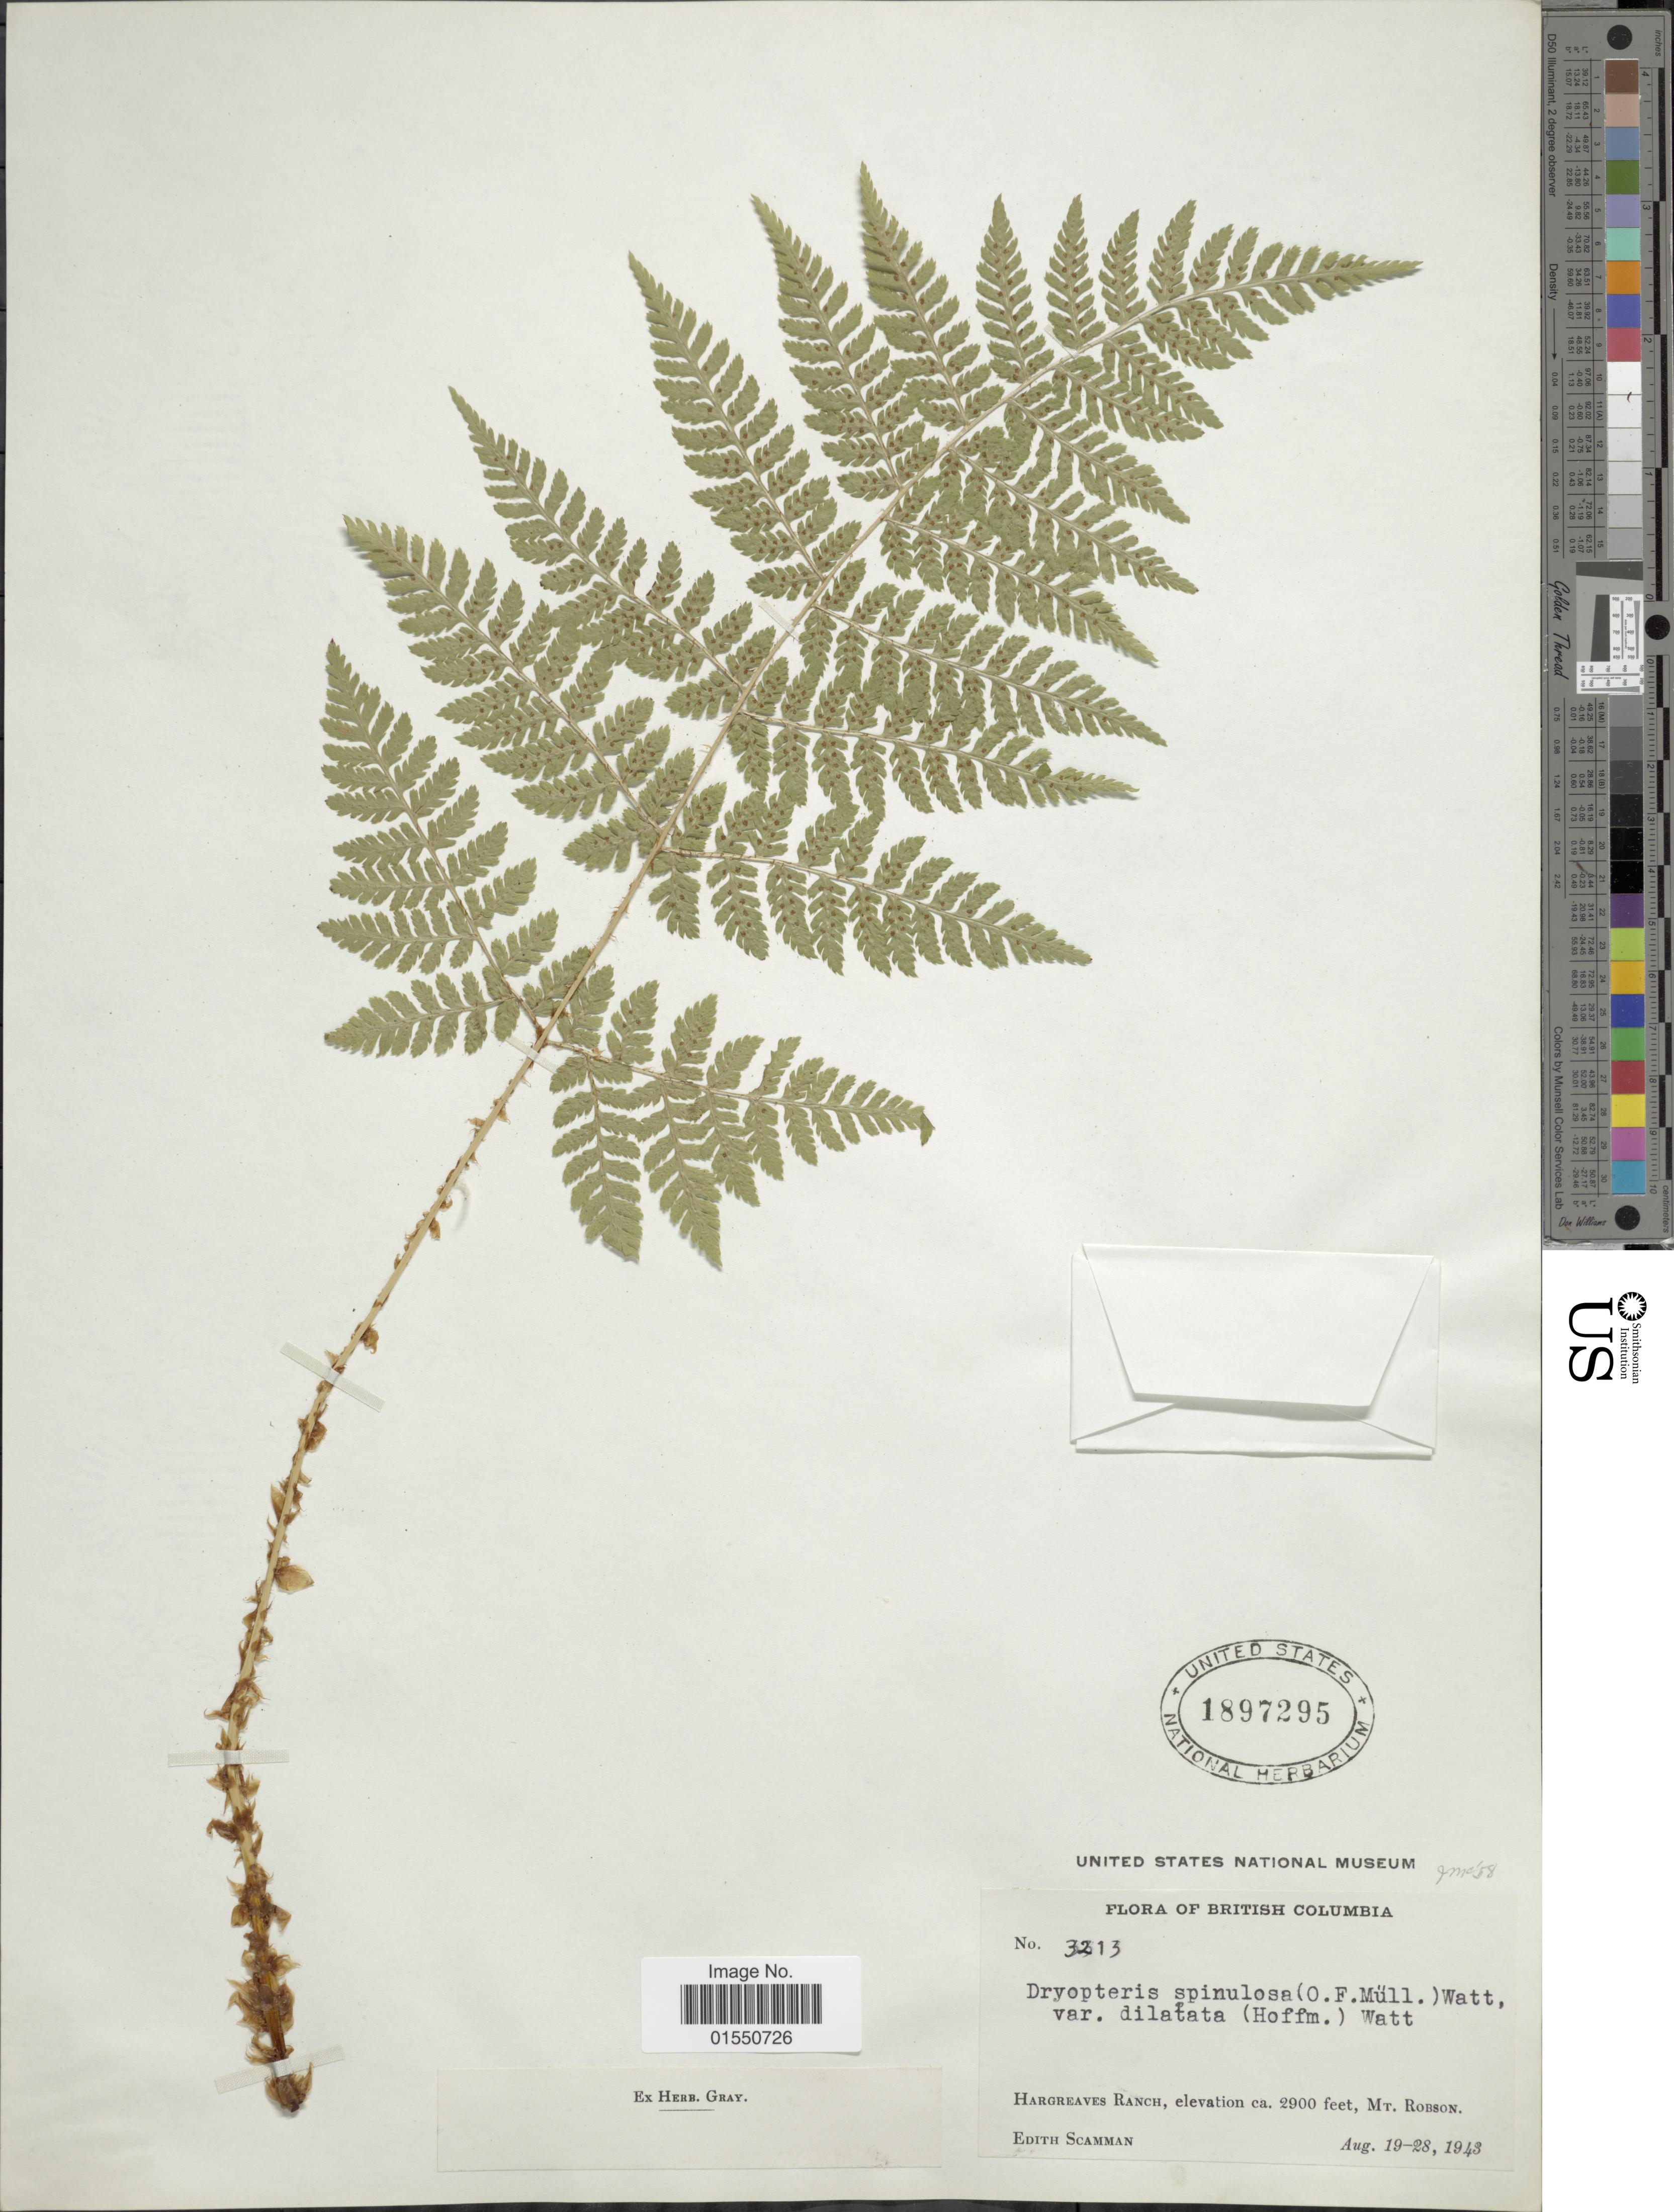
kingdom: Plantae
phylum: Tracheophyta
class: Polypodiopsida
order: Polypodiales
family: Dryopteridaceae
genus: Dryopteris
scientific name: Dryopteris expansa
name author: (C. Presl) Fraser-Jenk. & Jermy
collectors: E. Scamman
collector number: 3213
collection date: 1943-08-18/1943-08-28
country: Canada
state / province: British Columbia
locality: Hargreaves Ranch, Mt. Robson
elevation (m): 884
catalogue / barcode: US 1897295